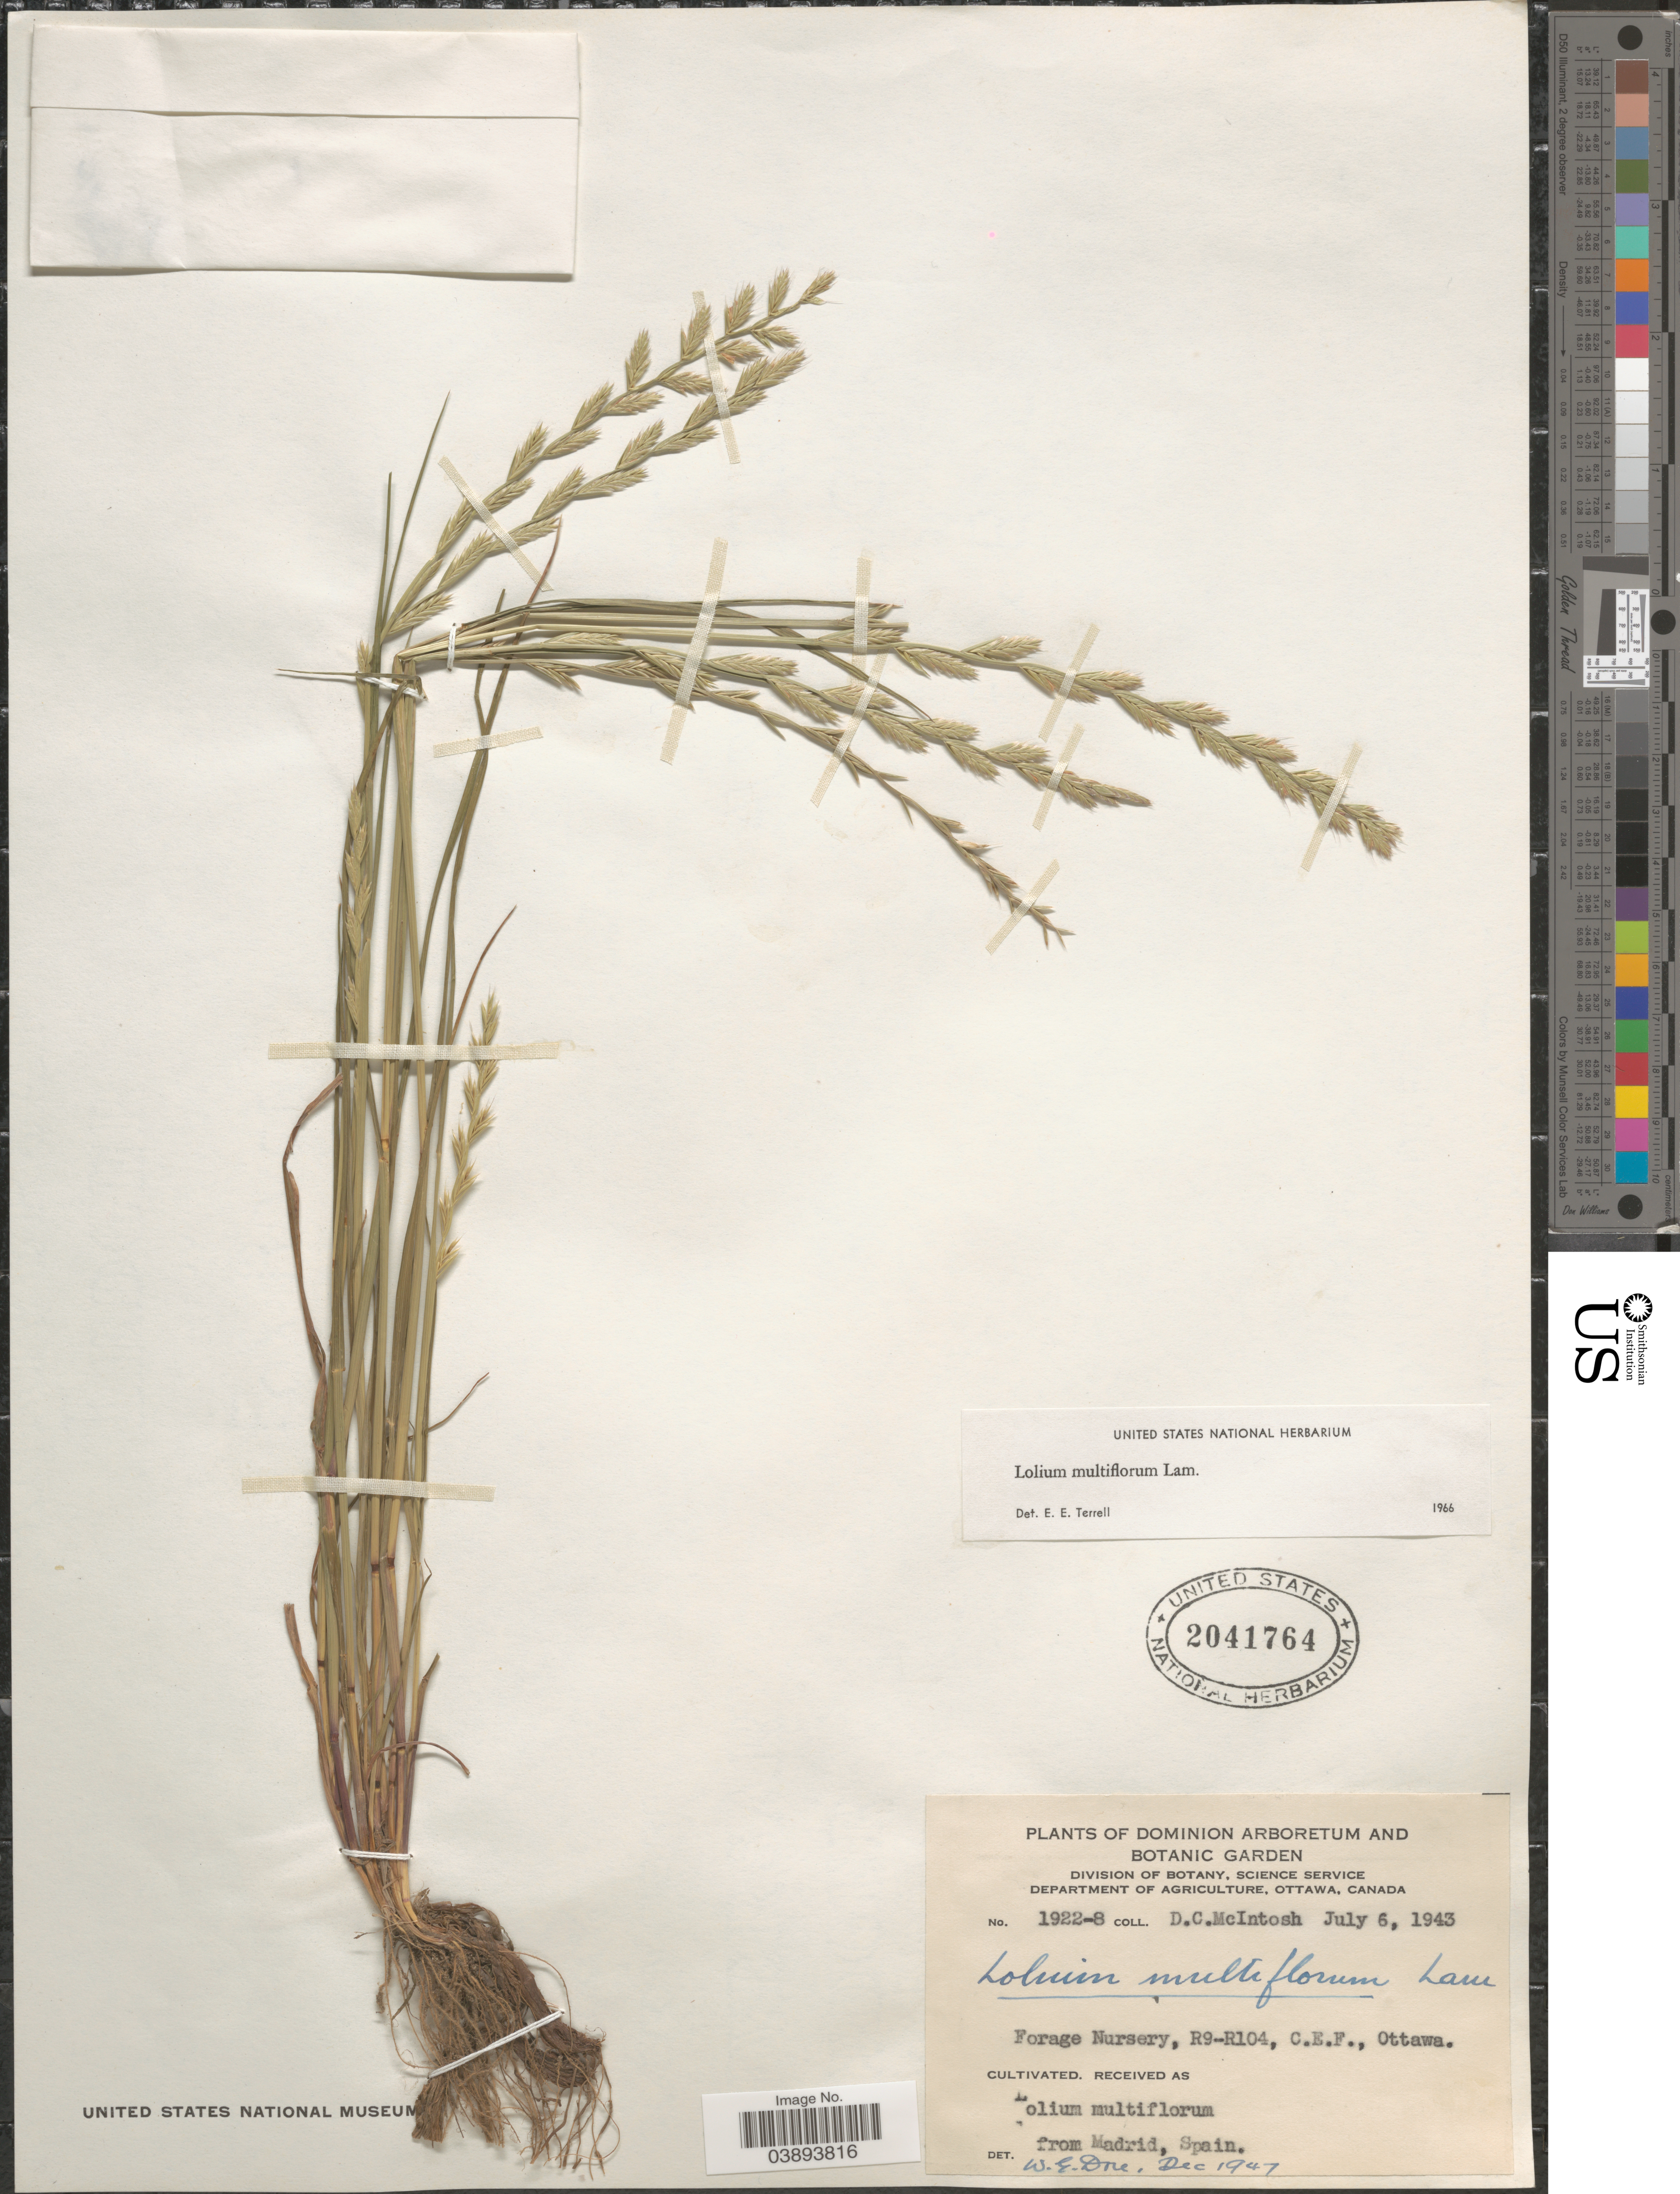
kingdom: Plantae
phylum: Tracheophyta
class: Liliopsida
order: Poales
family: Poaceae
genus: Lolium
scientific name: Lolium multiflorum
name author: Lam.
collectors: D. McIntosh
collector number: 1922-8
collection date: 1943-07-06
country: Canada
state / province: Ontario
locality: Dominion Arboretum and Botanic Garden. Forage Nursery, R9-R104, C.E.F., Ottawa.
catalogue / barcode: US 2041764